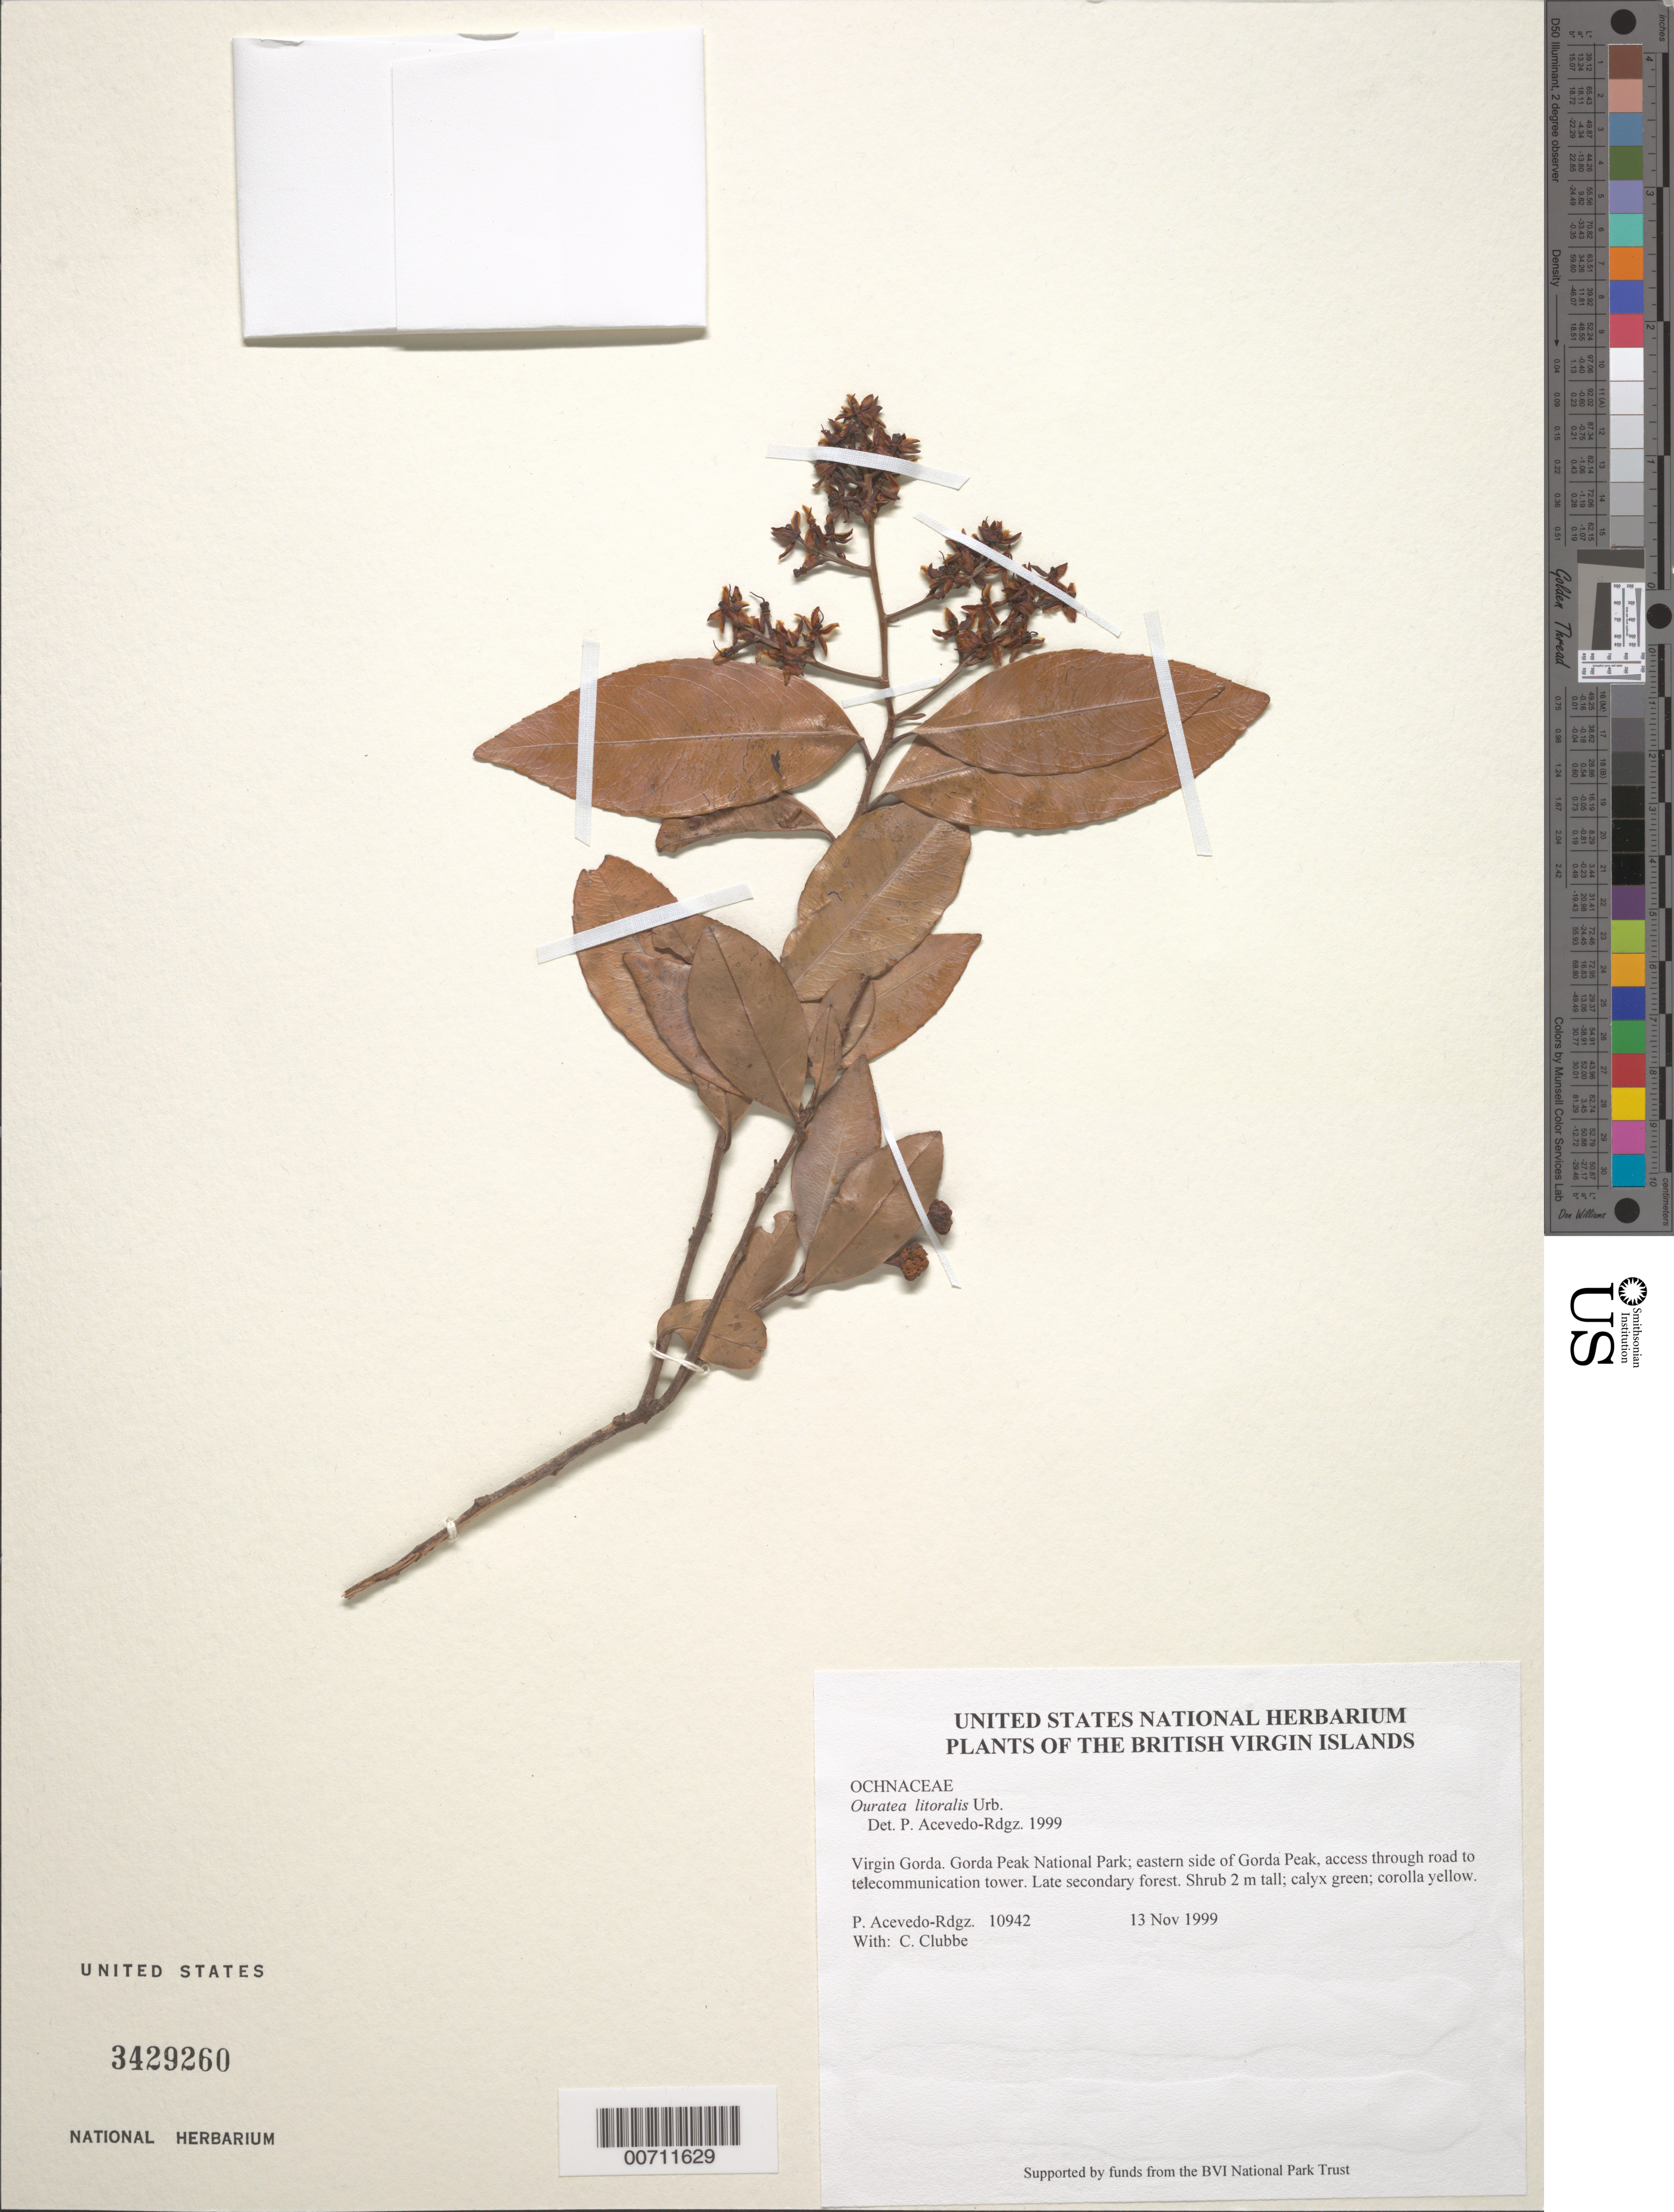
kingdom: Plantae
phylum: Tracheophyta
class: Magnoliopsida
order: Malpighiales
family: Ochnaceae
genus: Ouratea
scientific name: Ouratea littoralis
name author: Urb.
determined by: Acevedo-Rodríguez, P., (BOT), Smithsonian Institution - National Museum of Natural History (UNITED STATES)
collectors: P. Acevedo-Rodr., C. Clubbe, M. Gillman & C. Hankamer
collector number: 10942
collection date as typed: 13 Nov 1999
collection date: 1999-11-13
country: British Virgin Islands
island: Virgin Gorda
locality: Gorda Peak National Park; eastern side of Gorda Peak, access through road to telecommunication tower.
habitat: Late secondary forest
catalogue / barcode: US 3429260